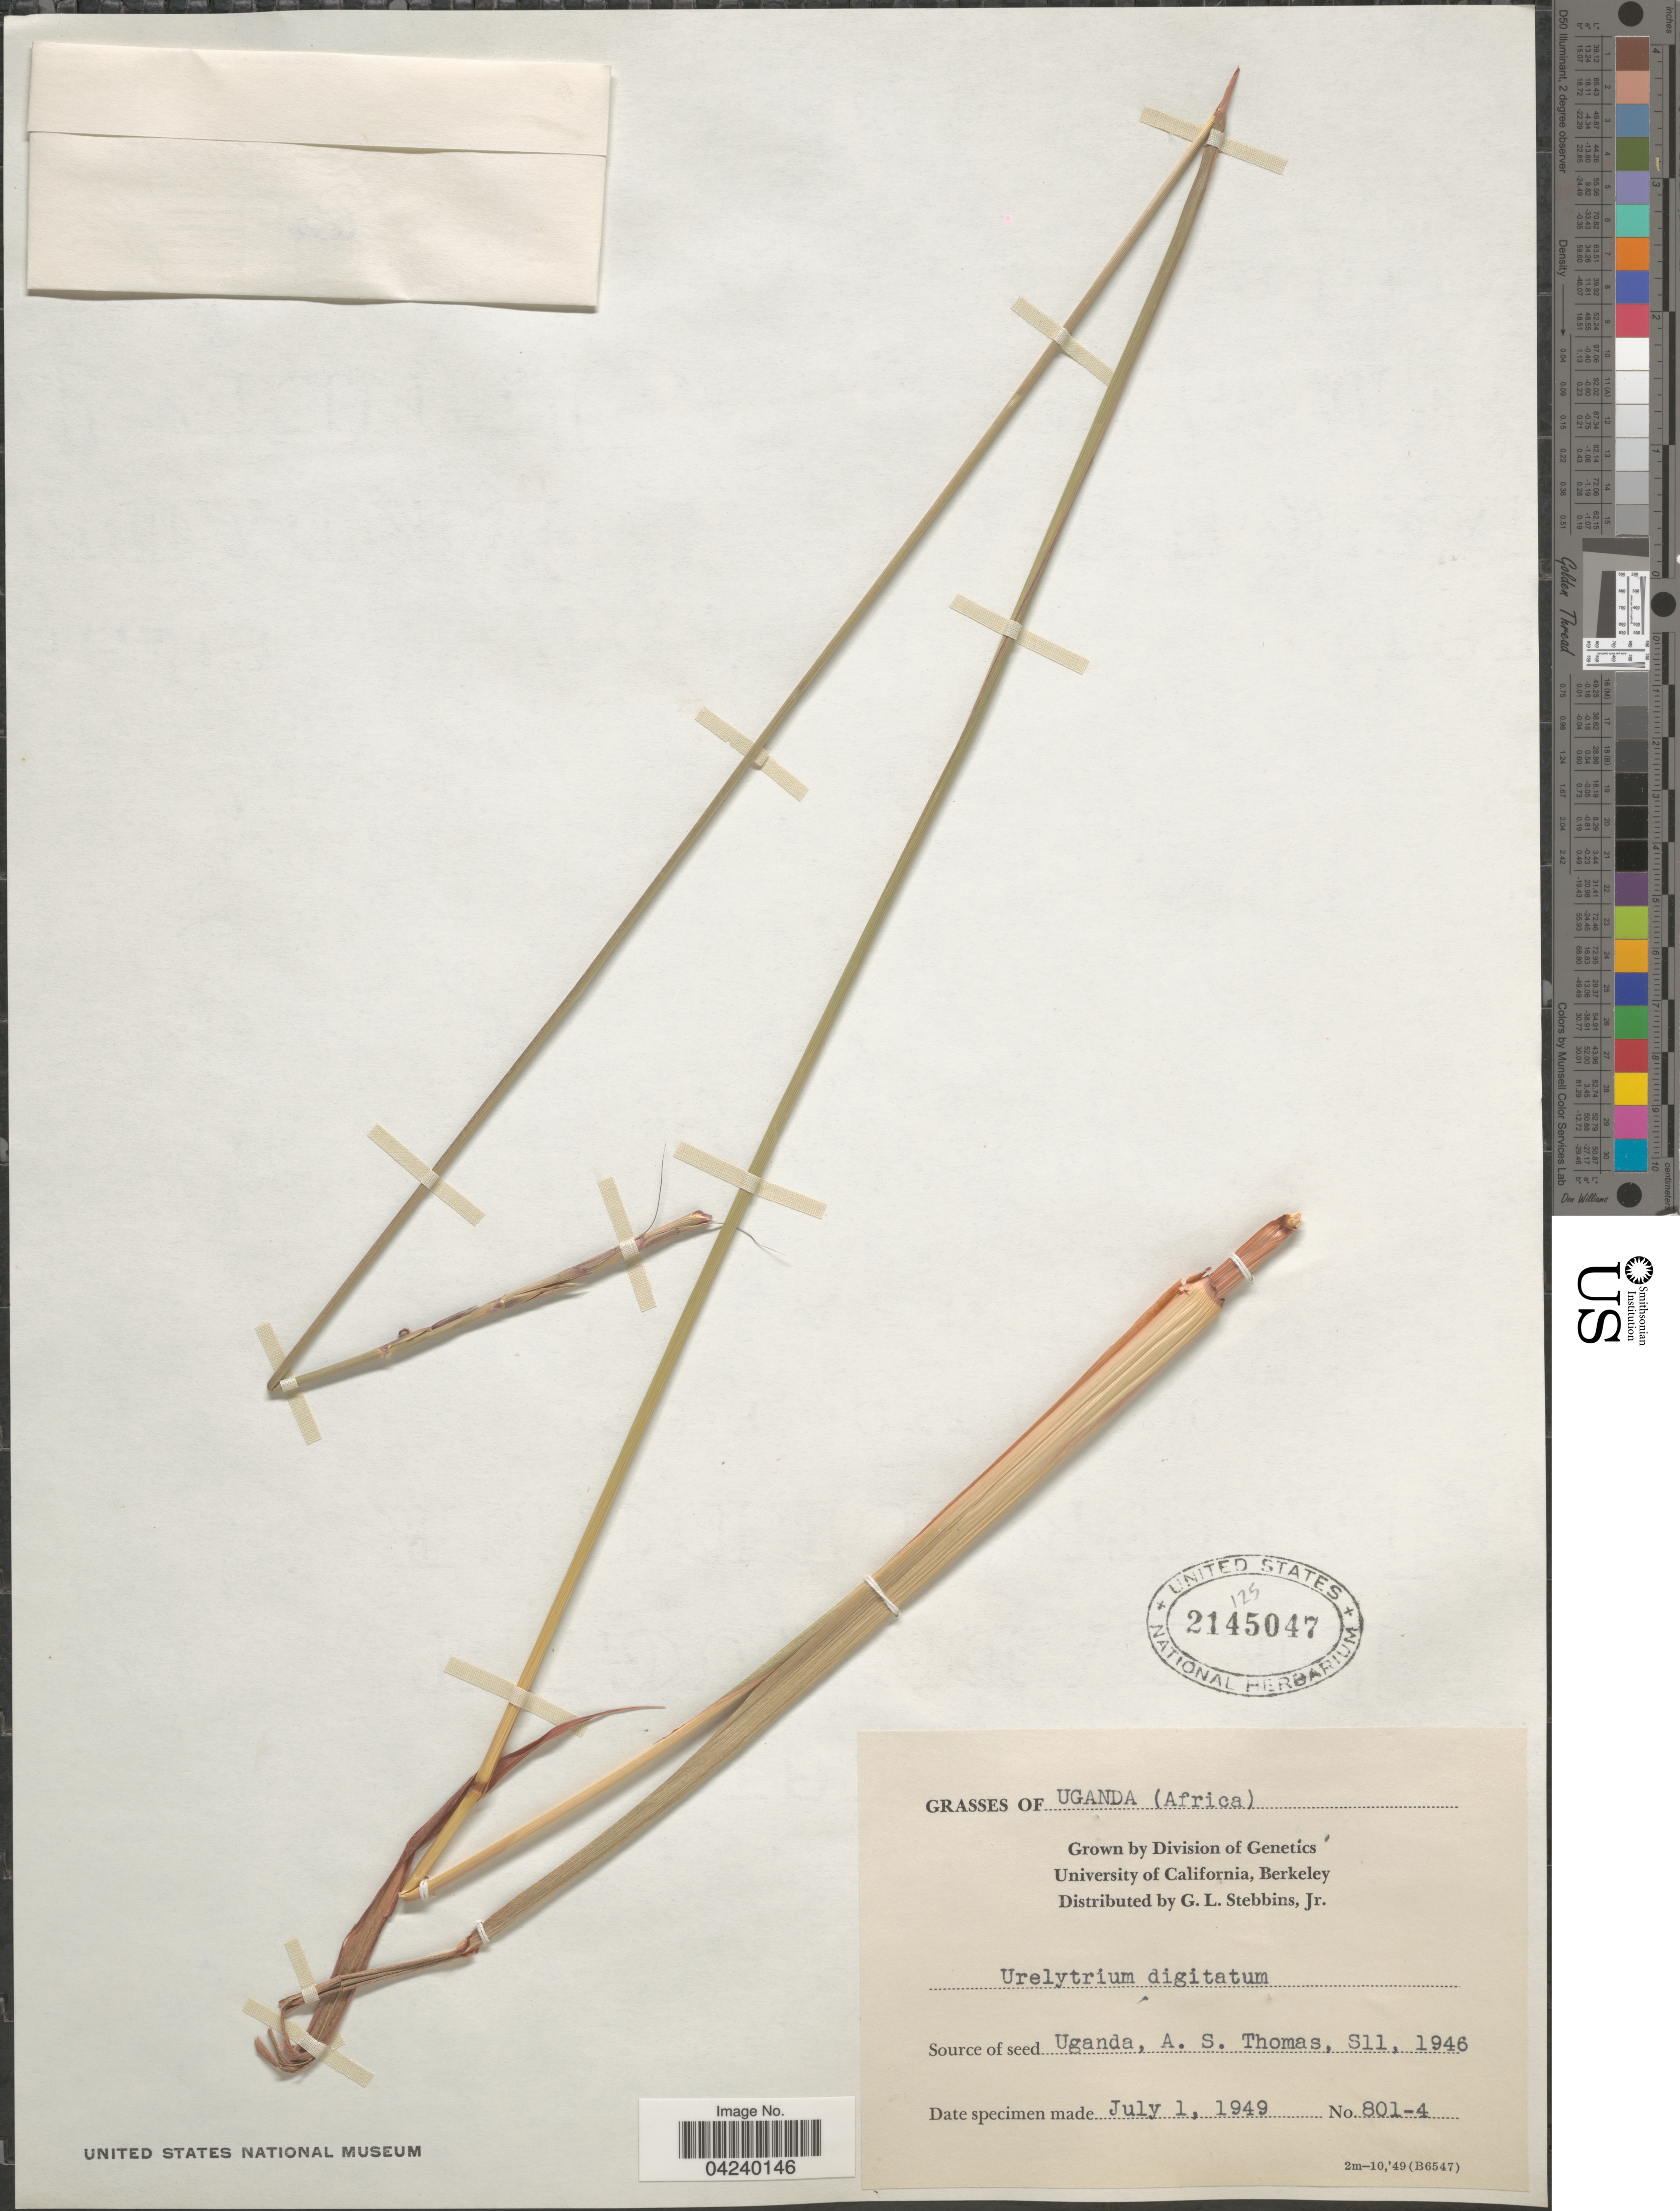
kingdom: Plantae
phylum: Tracheophyta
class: Liliopsida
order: Poales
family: Poaceae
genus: Urelytrum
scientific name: Urelytrum digitatum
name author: K. Schum.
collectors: G. L. Stebbins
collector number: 801-4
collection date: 1949-07-01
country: United States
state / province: California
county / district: Alameda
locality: Division of Genetics. University of California, Berkeley.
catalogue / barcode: US 2145047